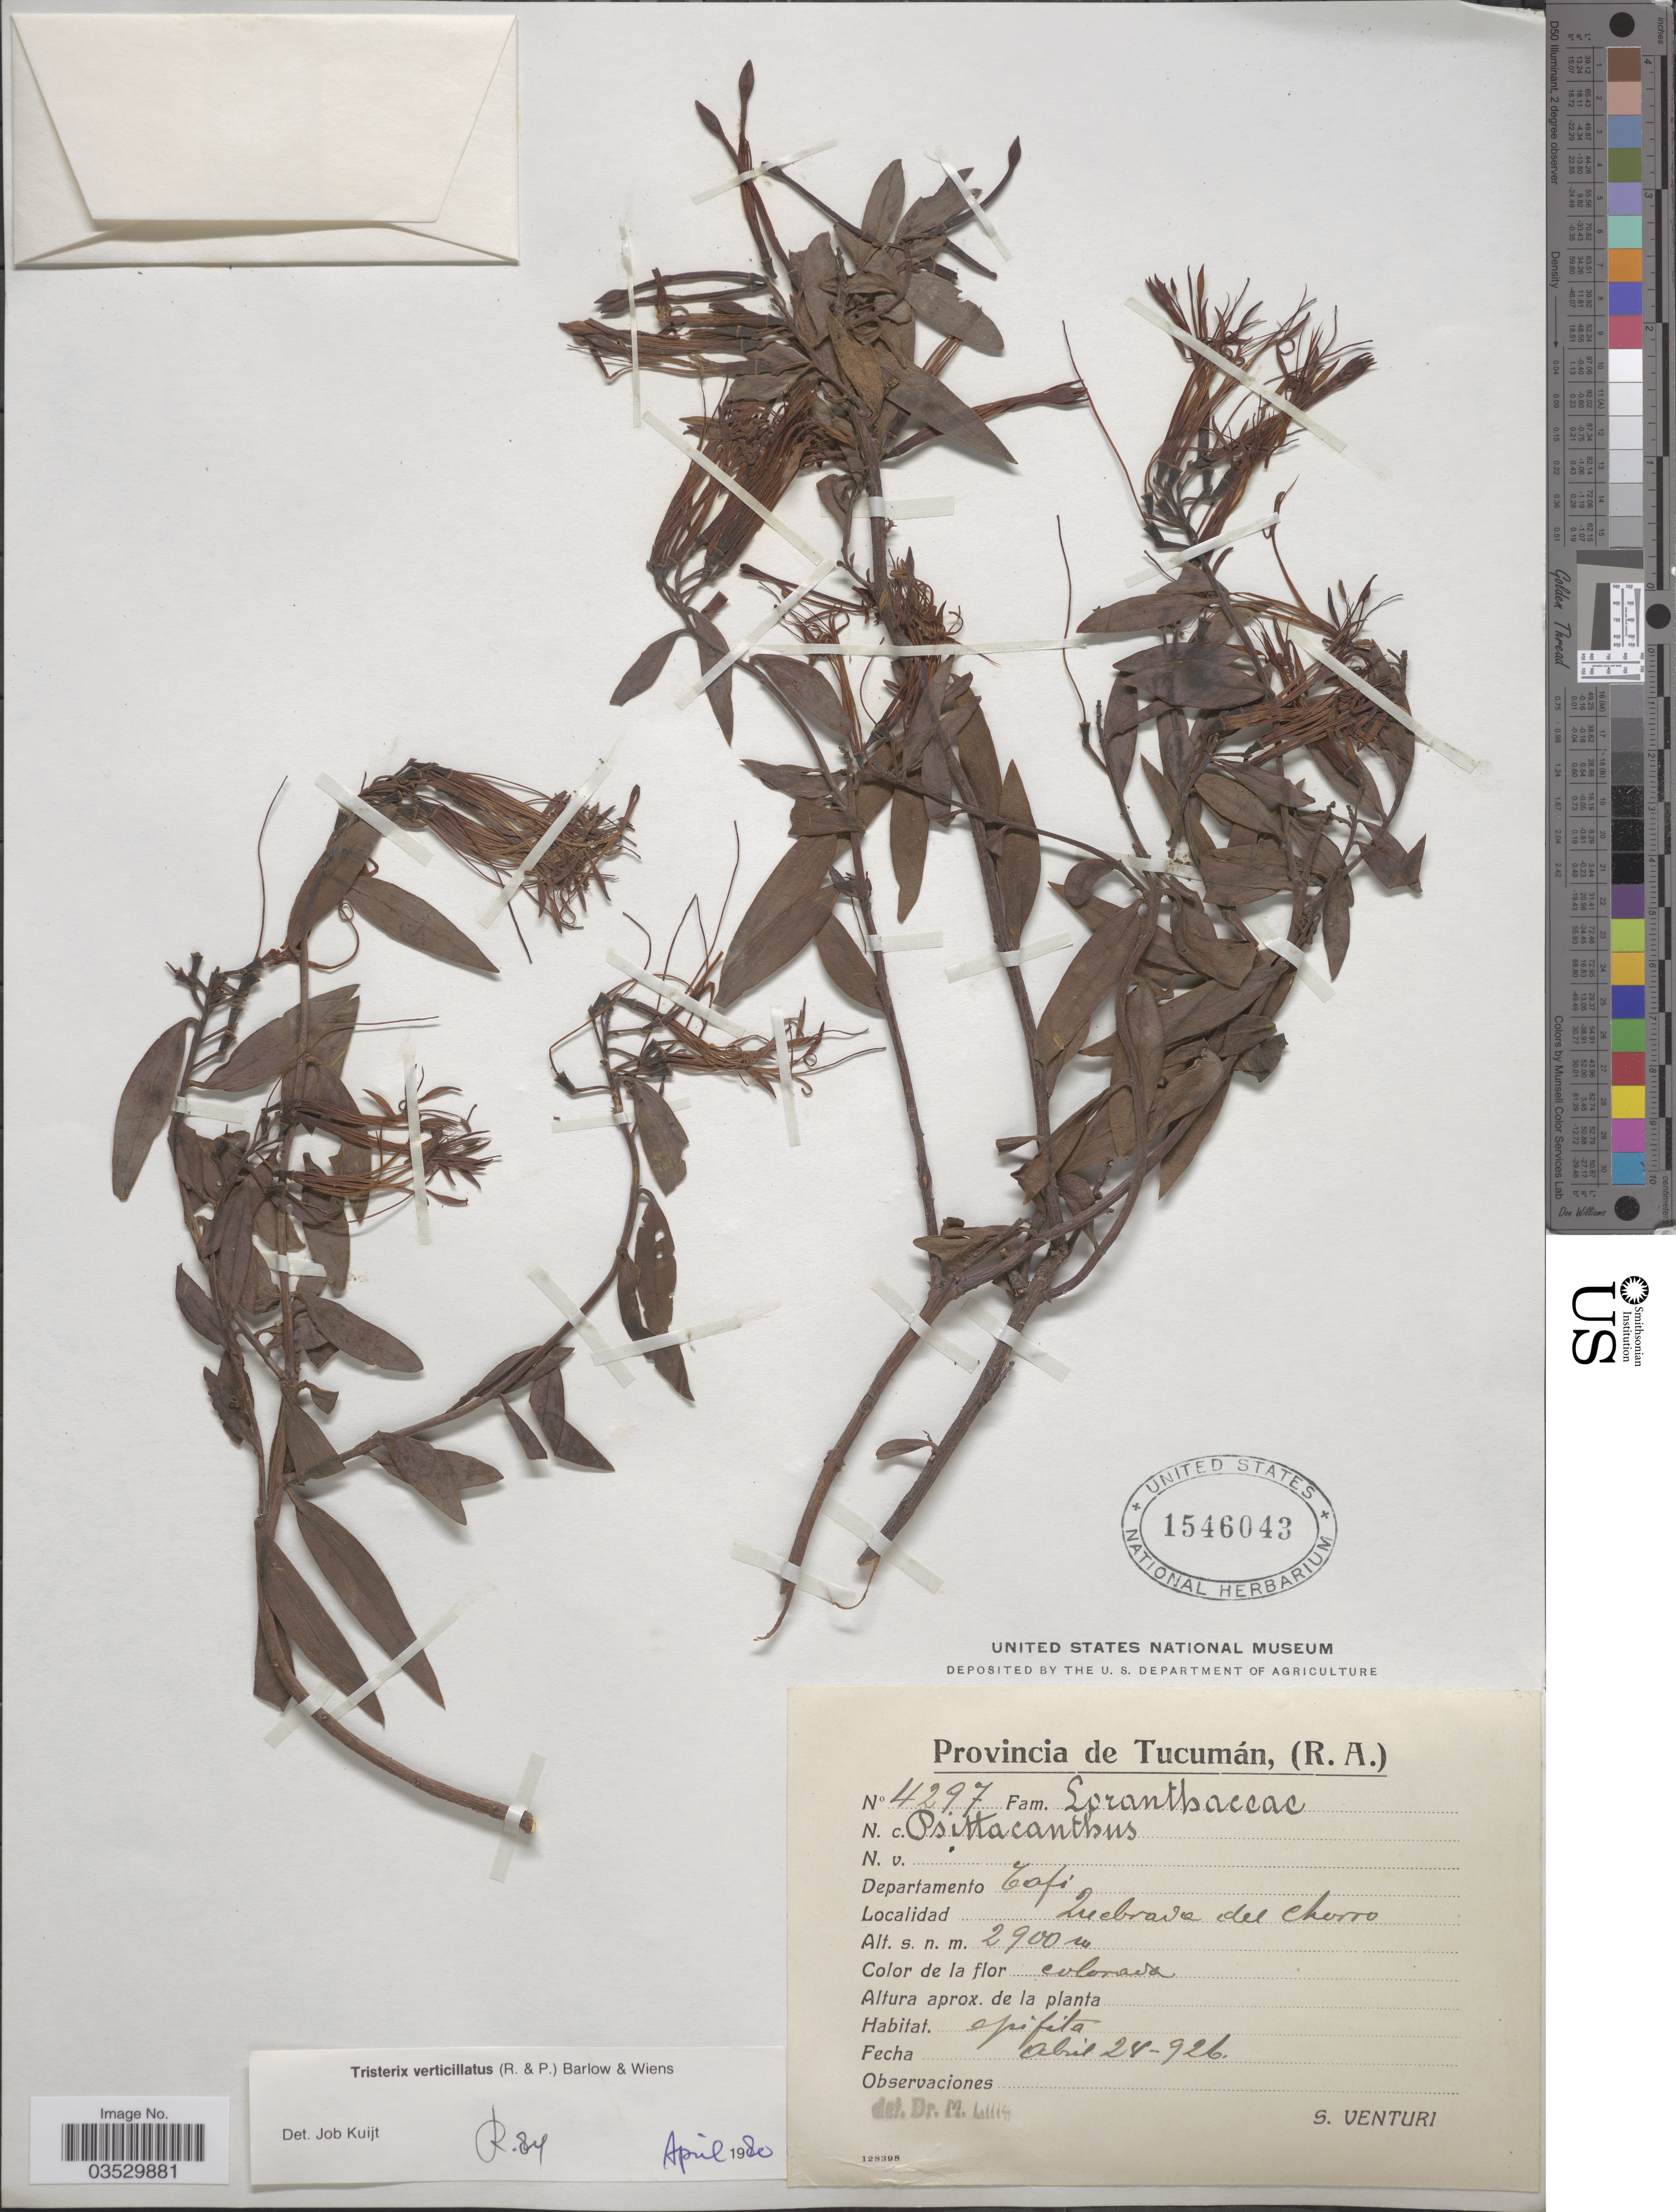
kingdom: Plantae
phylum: Tracheophyta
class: Magnoliopsida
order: Santalales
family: Loranthaceae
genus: Tristerix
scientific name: Tristerix verticillatus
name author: (Ruiz & Pav.) Barlow & Wiens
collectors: S. Venturi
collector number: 4297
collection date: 1926-04-24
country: Argentina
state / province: Tucuman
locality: Departamento Tafi. Quebrada del Chorro.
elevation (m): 2900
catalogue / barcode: US 1546043